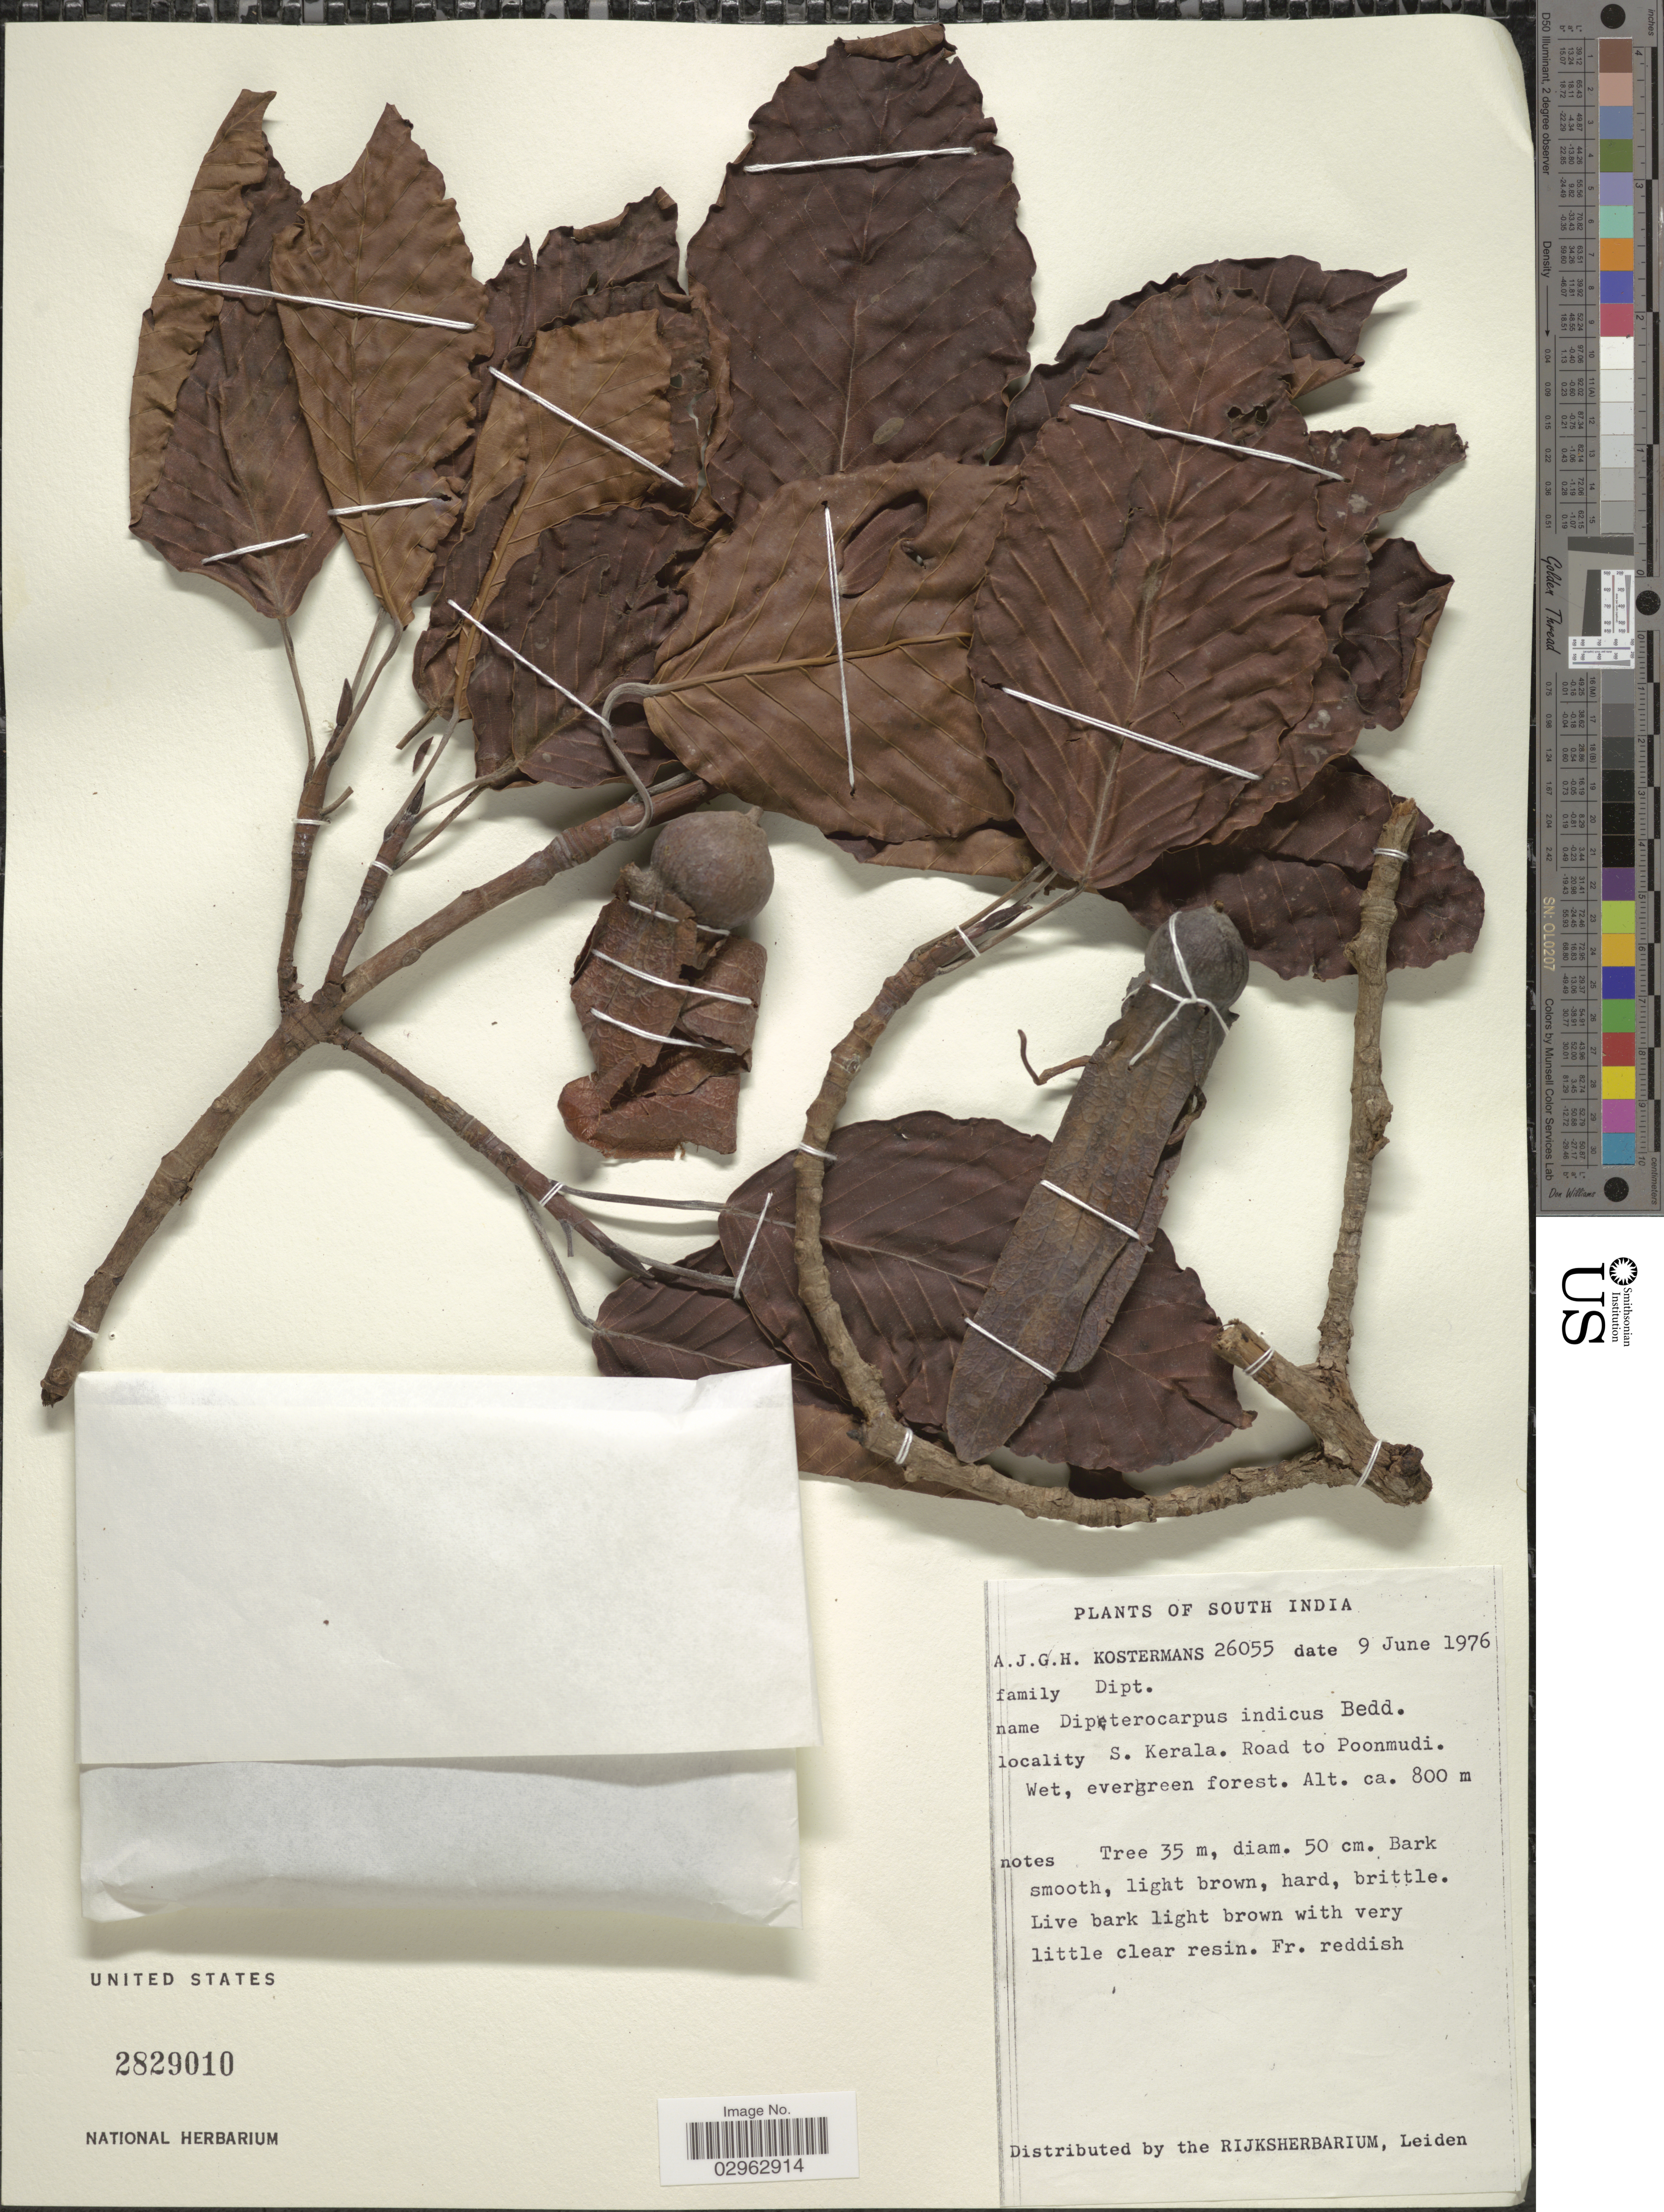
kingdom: Plantae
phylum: Tracheophyta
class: Magnoliopsida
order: Malvales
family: Dipterocarpaceae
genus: Dipterocarpus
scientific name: Dipterocarpus indicus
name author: Bedd.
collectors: A. J. G. Kostermans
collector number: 26055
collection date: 1976-06-09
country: India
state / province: Kerala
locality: South India. S. Kerala. Road to Poonmudi.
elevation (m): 800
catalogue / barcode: US 2829010